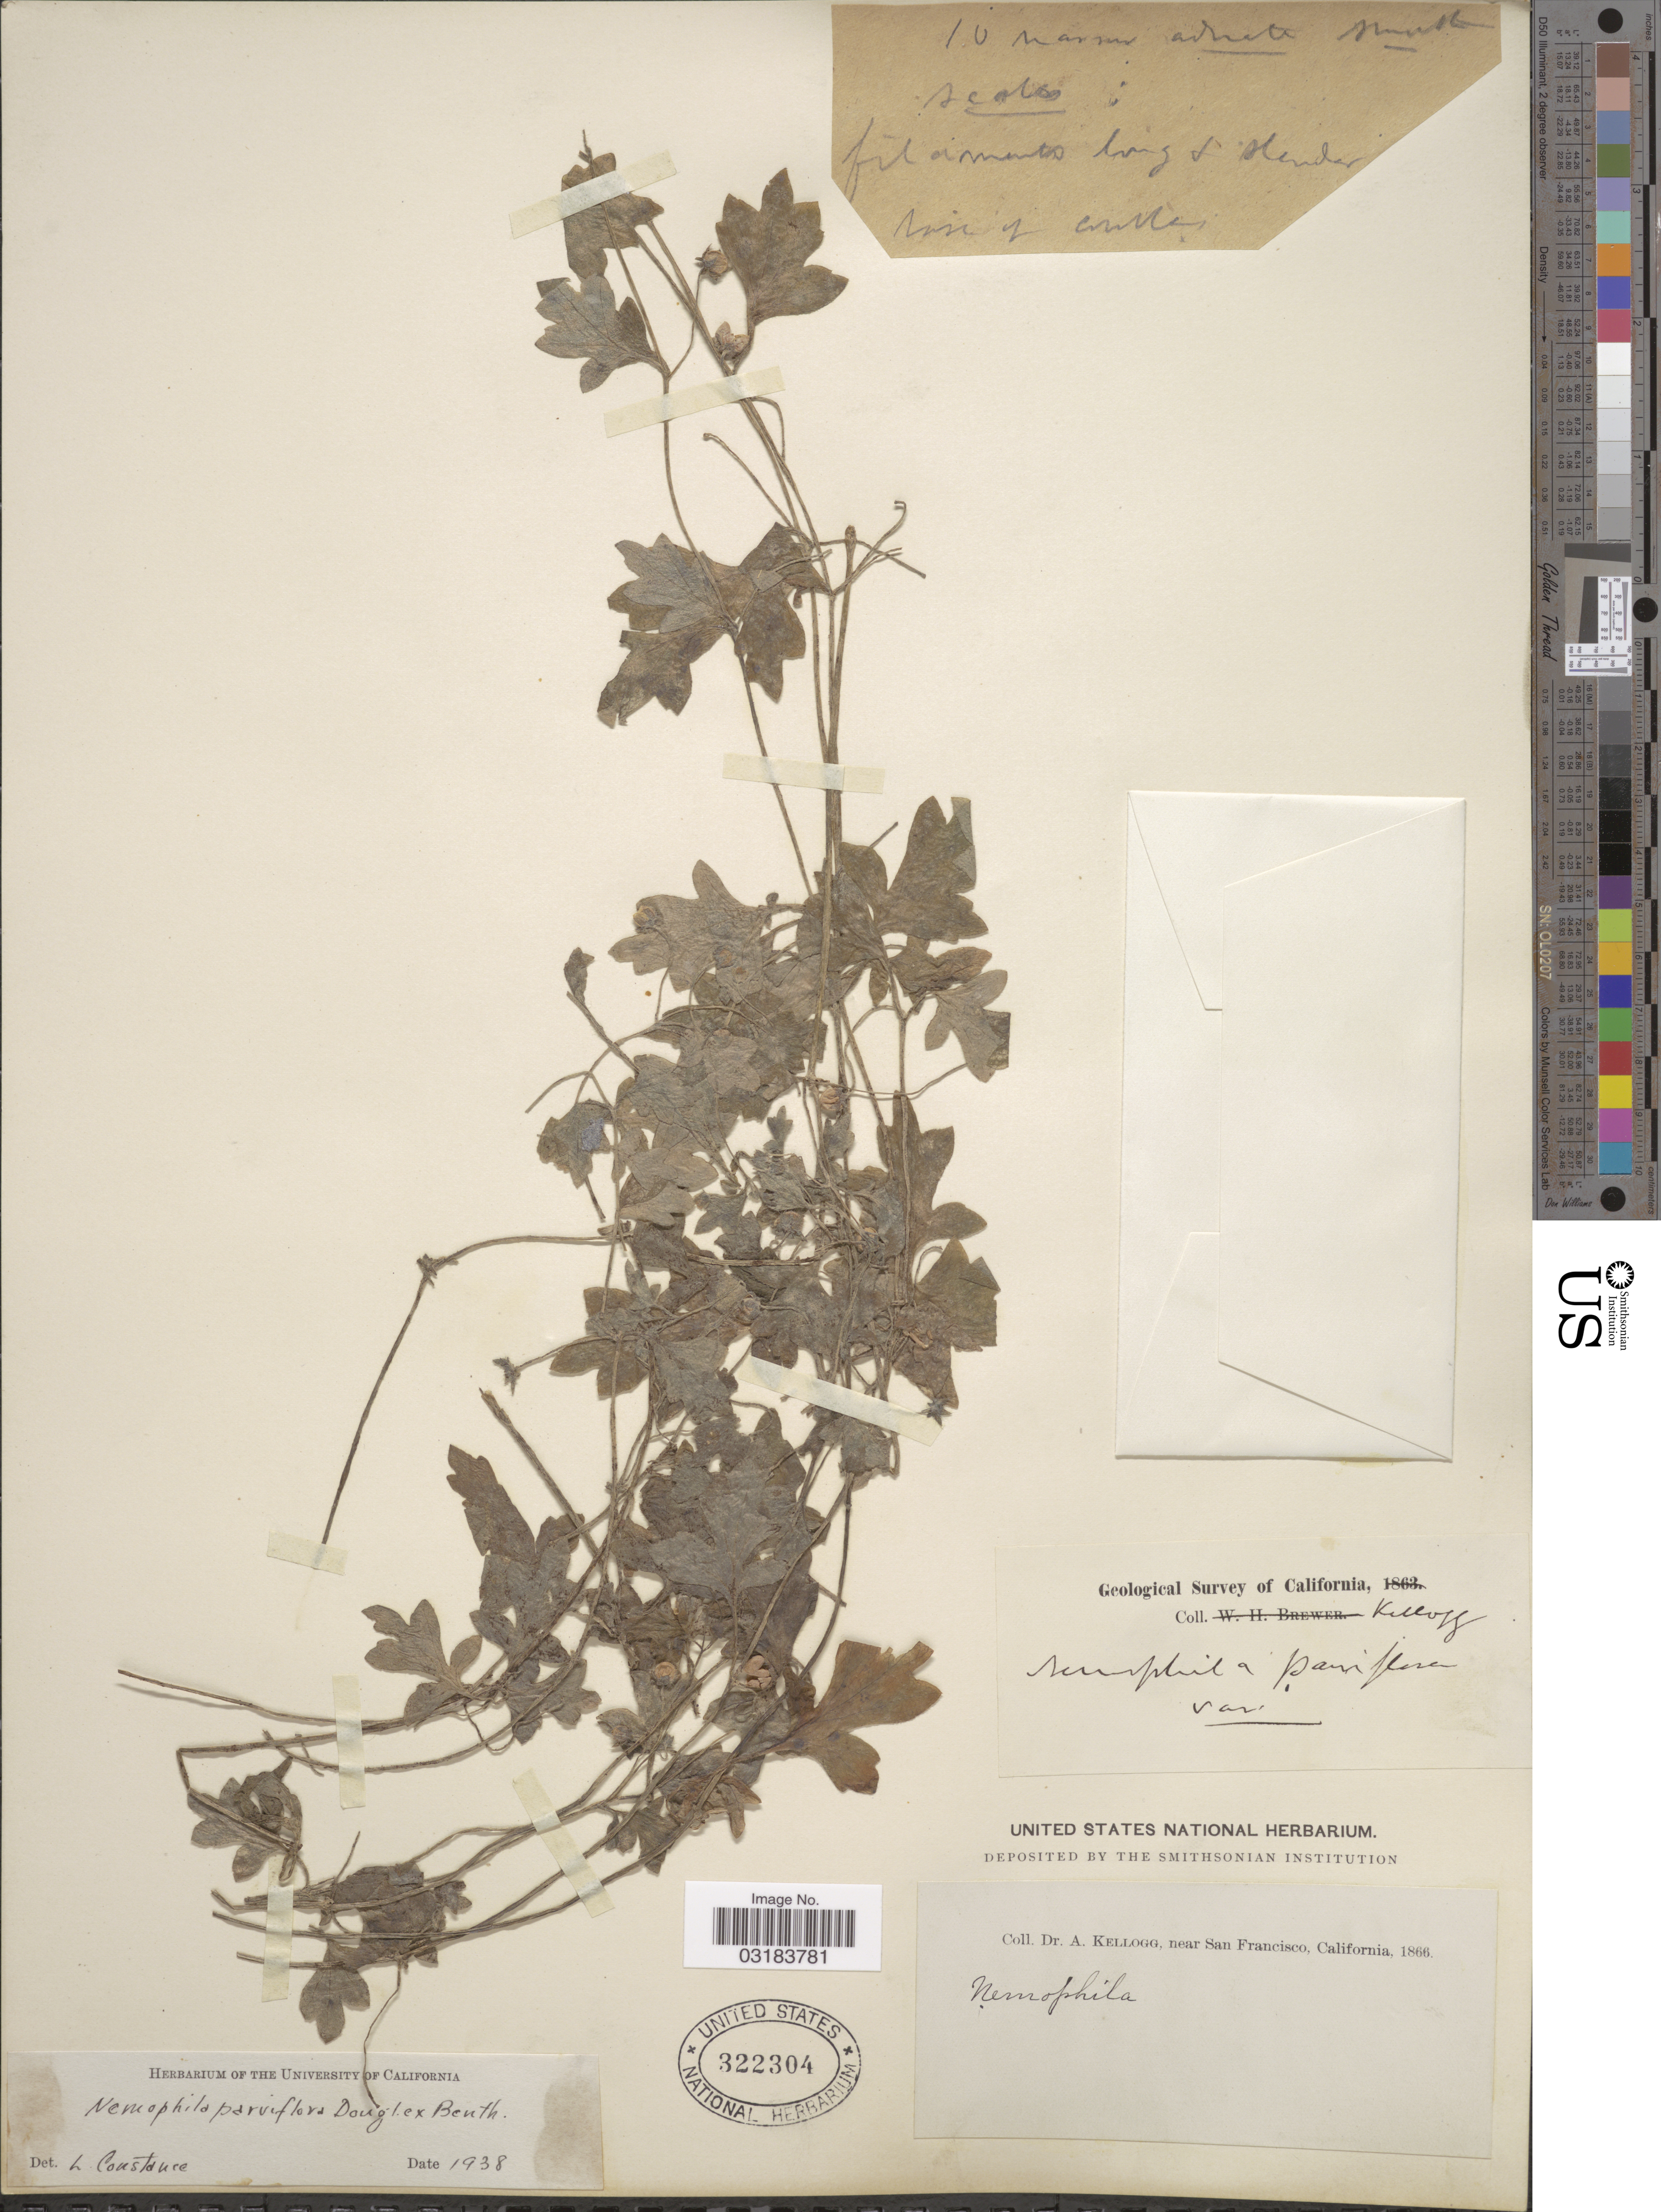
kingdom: Plantae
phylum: Tracheophyta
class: Magnoliopsida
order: Boraginales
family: Hydrophyllaceae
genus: Nemophila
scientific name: Nemophila parviflora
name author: Douglas ex Benth.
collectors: A. Kellogg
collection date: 1866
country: United States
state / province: California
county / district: San Francisco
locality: Near San Francisco.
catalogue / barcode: US 322304